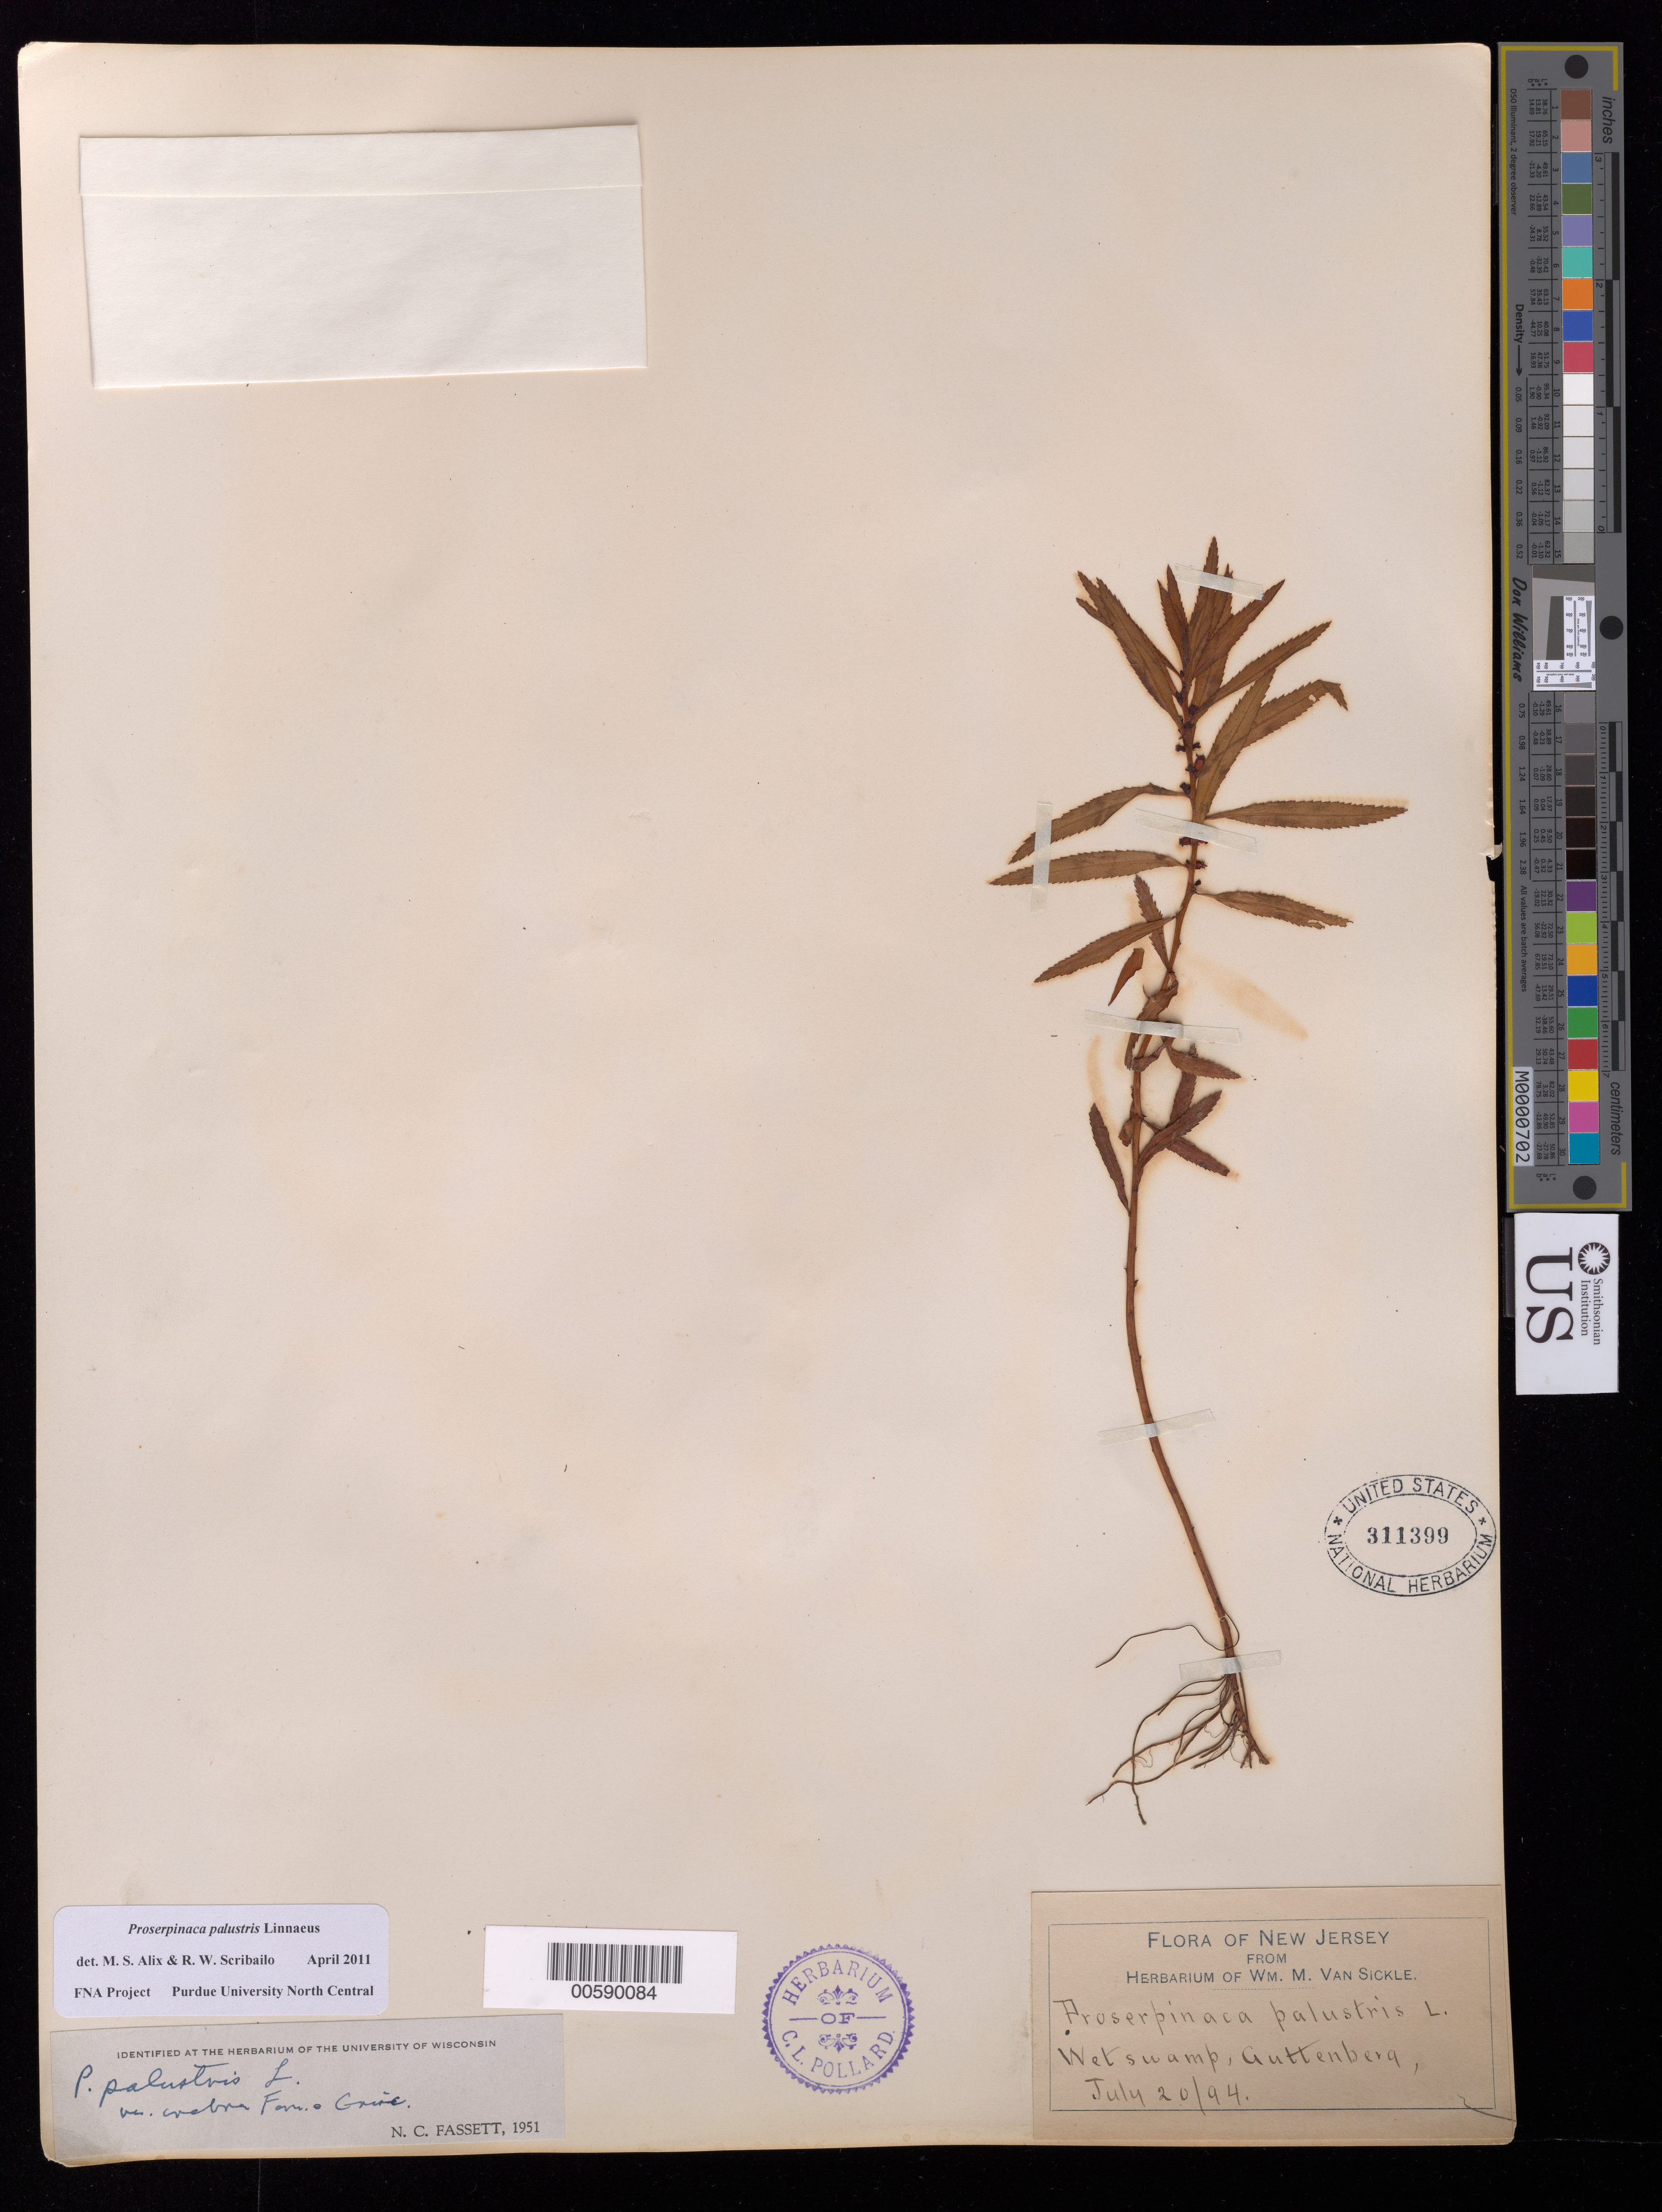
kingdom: Plantae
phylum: Tracheophyta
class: Magnoliopsida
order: Saxifragales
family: Haloragaceae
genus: Proserpinaca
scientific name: Proserpinaca palustris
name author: L.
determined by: Scribailo, R. W.; Alix, M. S.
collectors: W. M. Van Sickle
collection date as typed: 20 Jul 1894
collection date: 1894-07-20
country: United States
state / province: New Jersey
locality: Guttenberg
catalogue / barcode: US 311399